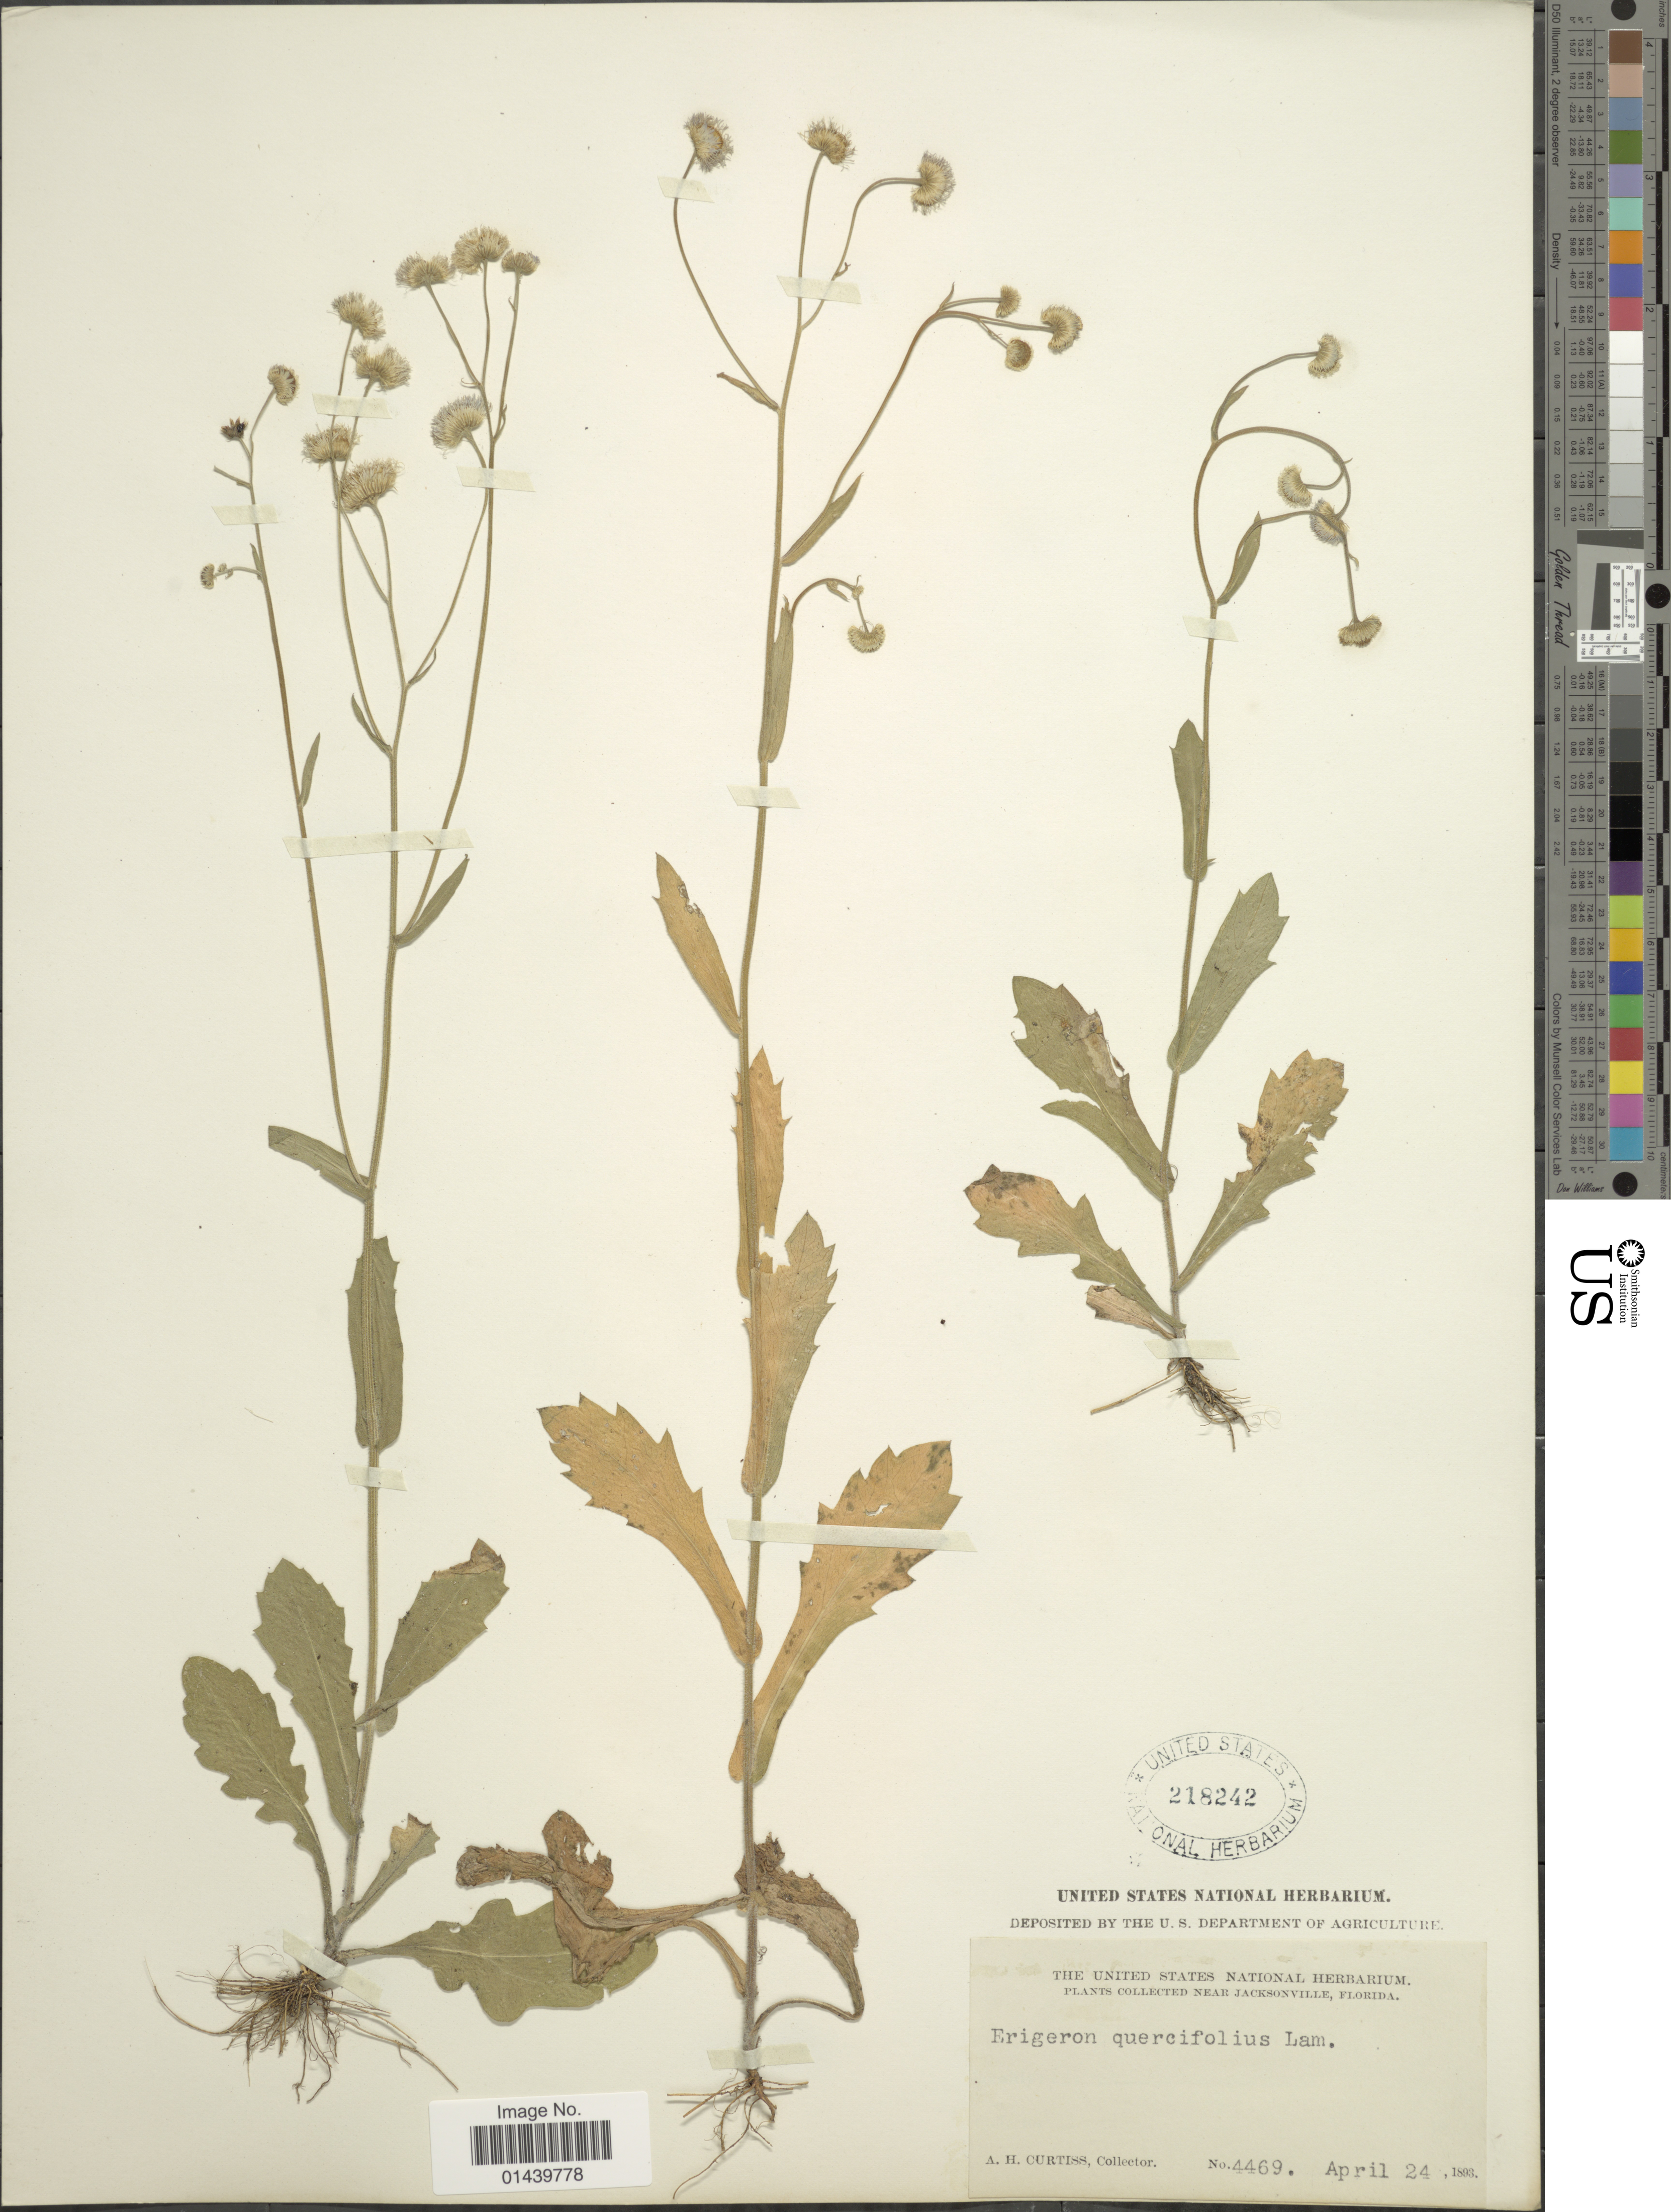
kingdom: Plantae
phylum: Tracheophyta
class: Magnoliopsida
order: Asterales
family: Asteraceae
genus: Erigeron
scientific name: Erigeron quercifolius Lam.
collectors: A. H. Curtiss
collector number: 4469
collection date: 1893-04-24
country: United States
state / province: Florida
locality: Near Jacksonville.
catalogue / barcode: US 218242